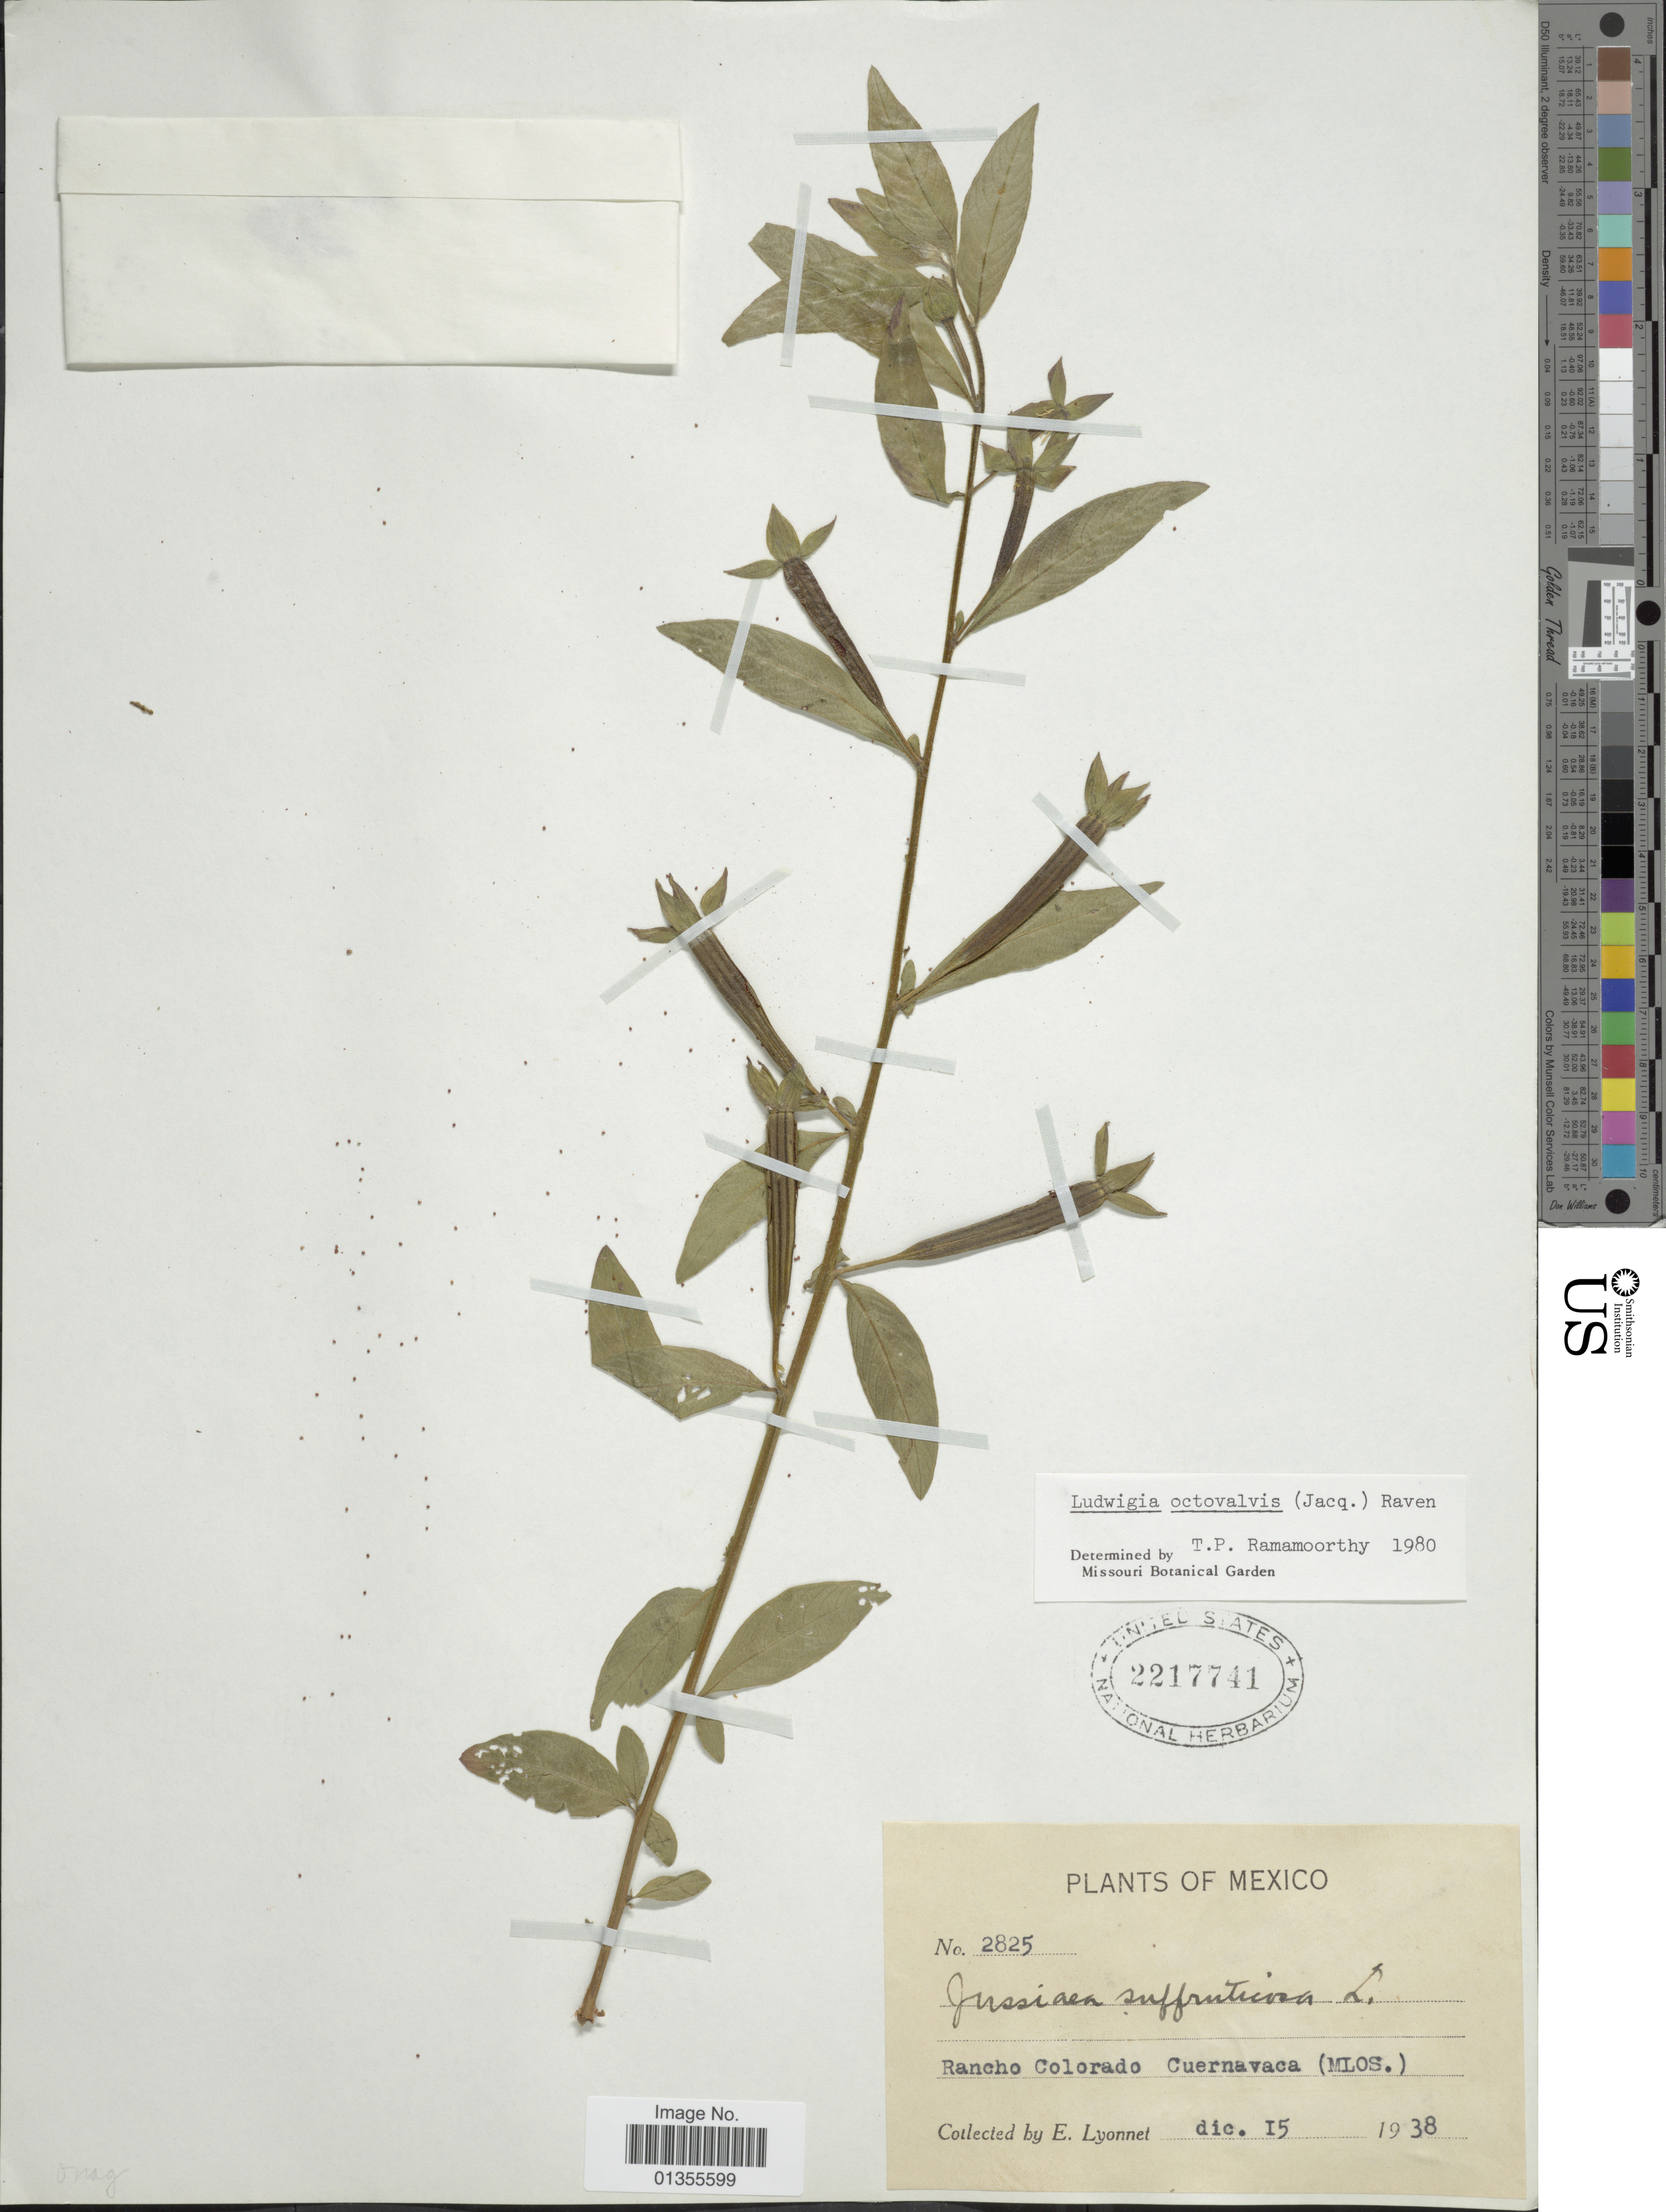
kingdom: Plantae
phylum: Tracheophyta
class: Magnoliopsida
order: Myrtales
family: Onagraceae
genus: Ludwigia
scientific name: Ludwigia octovalvis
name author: (Jacq.) P.H. Raven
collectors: E. Lyonnet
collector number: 2825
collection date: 1938-12-15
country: Mexico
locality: Rancho Colorado. Cuernavaca (MLOS.)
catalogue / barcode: US 2217741